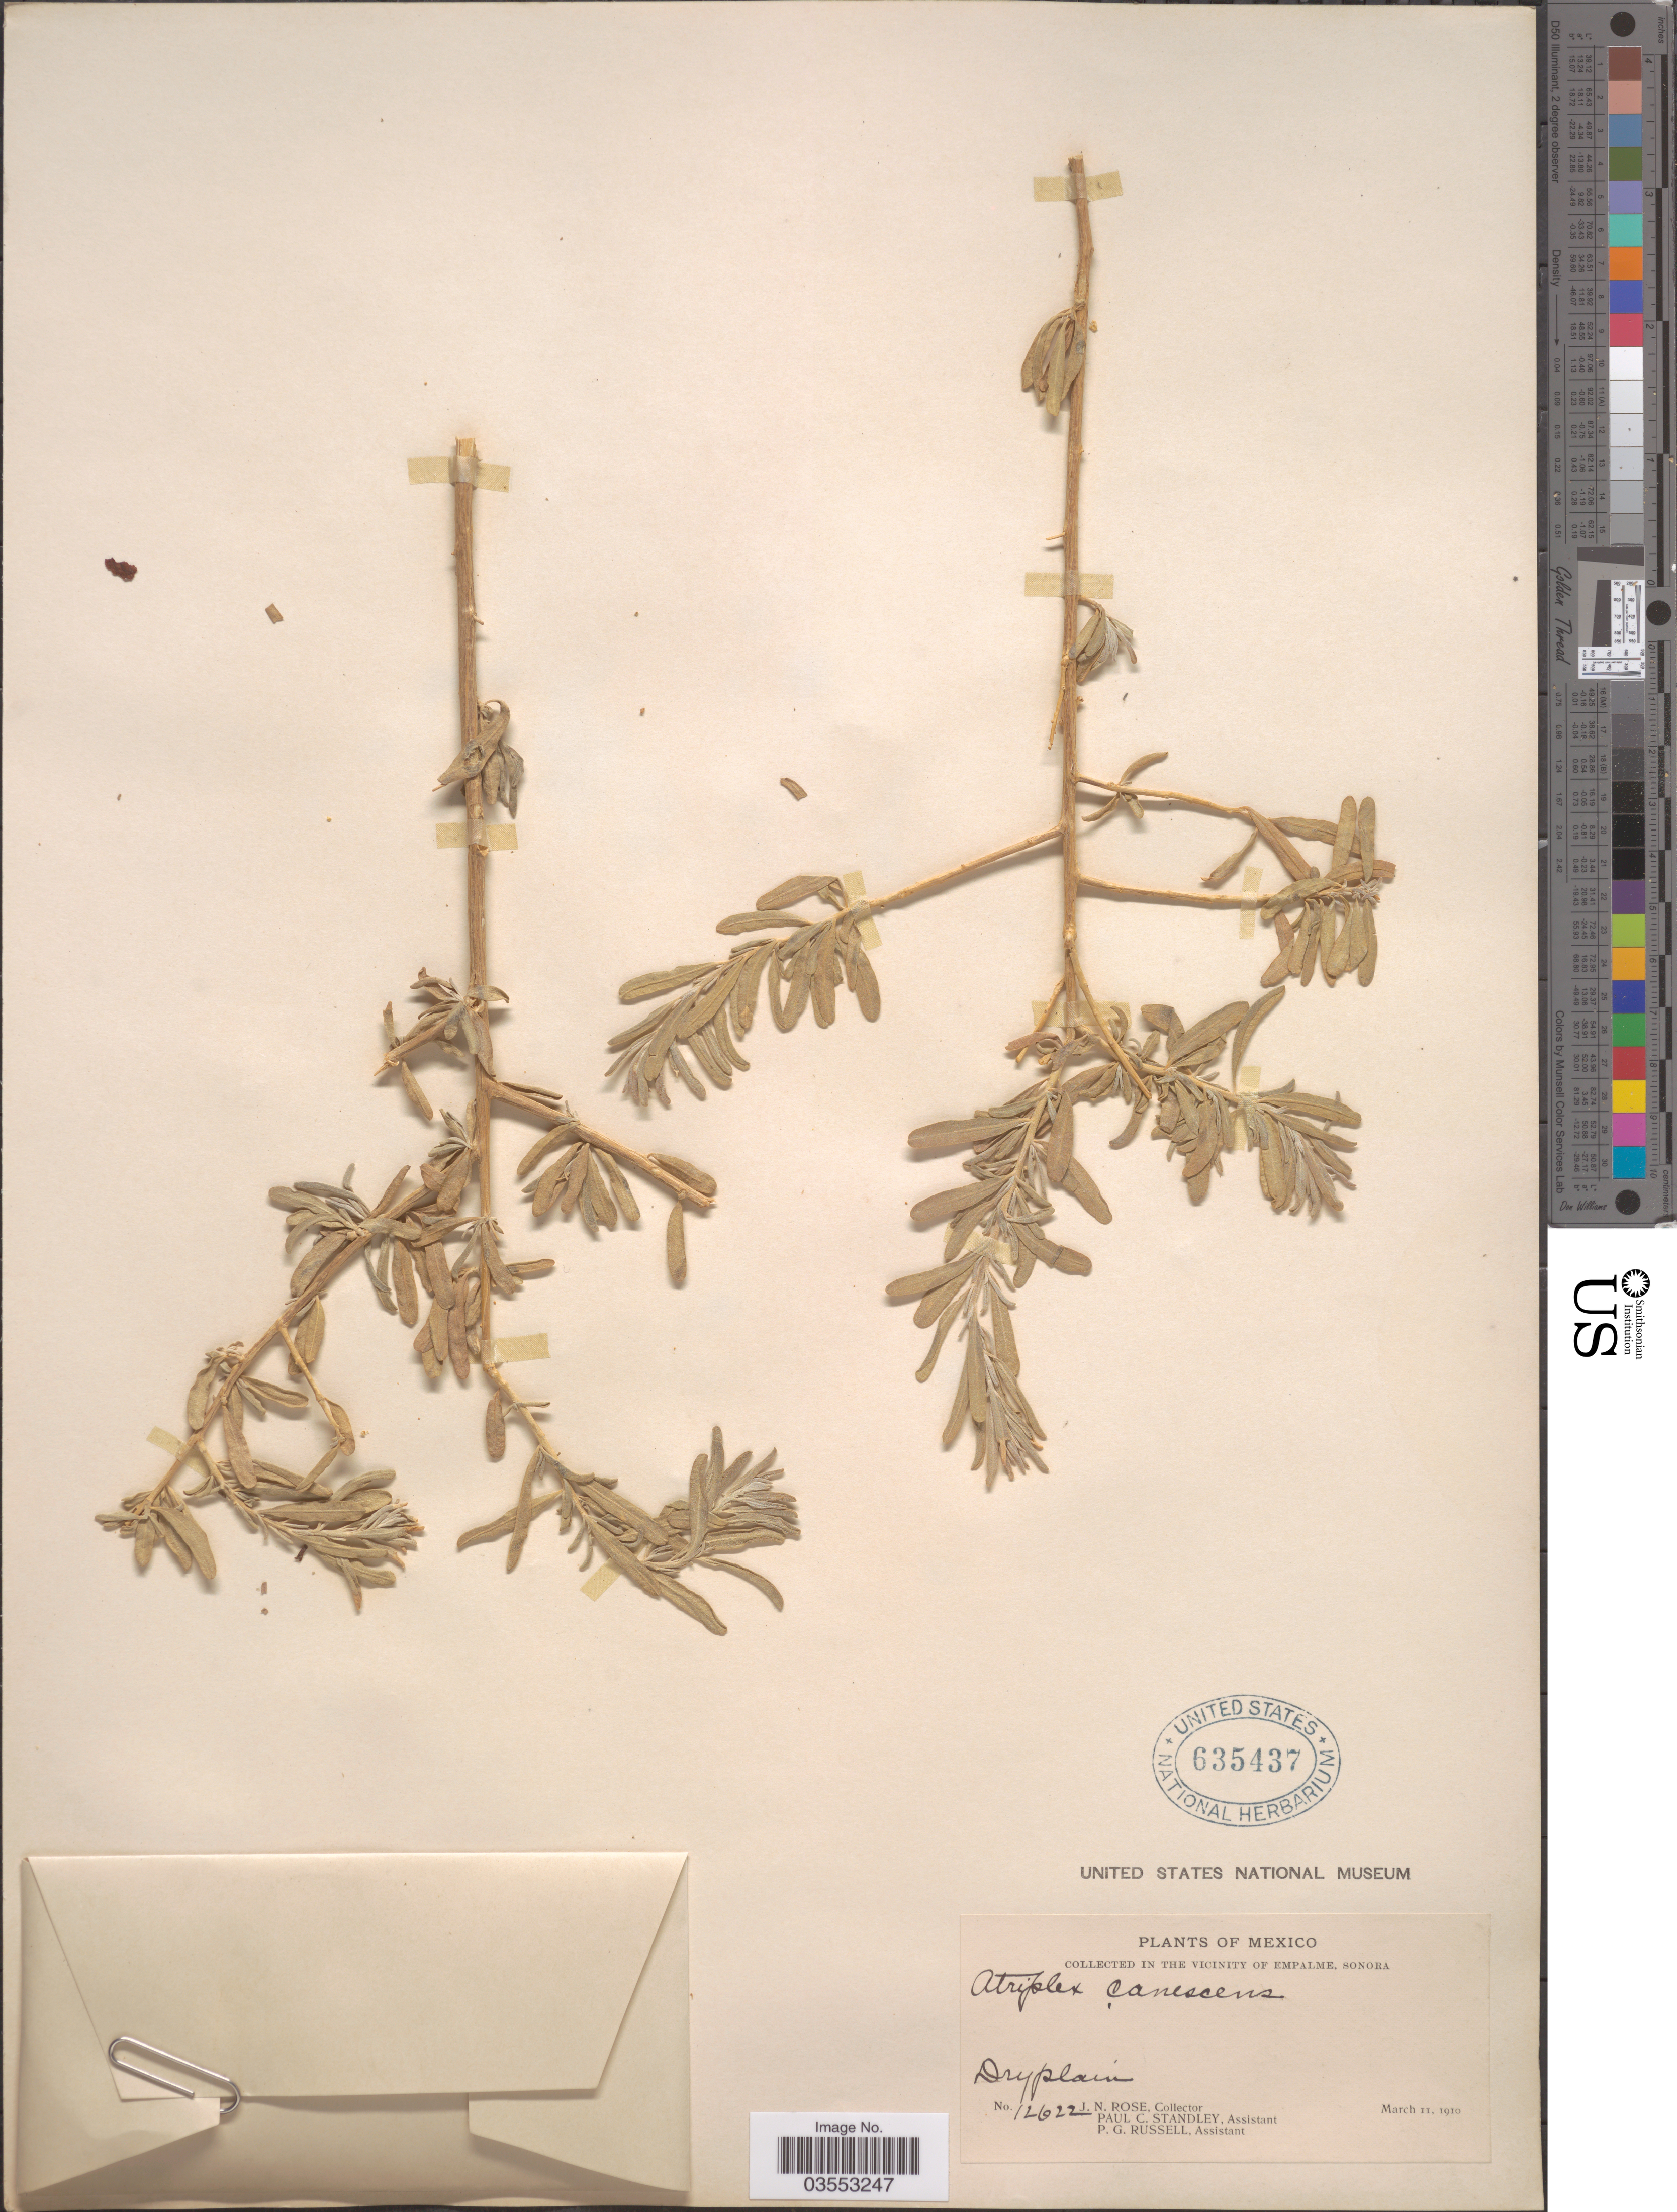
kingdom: Plantae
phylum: Tracheophyta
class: Magnoliopsida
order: Caryophyllales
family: Amaranthaceae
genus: Atriplex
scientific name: Atriplex canescens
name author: (Pursh) Nutt.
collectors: J. N. Rose, P. C. Standley & P. G. Russell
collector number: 12622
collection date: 1910-03-11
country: Mexico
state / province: Sonora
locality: In the vicinity of Empalme.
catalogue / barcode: US 635437